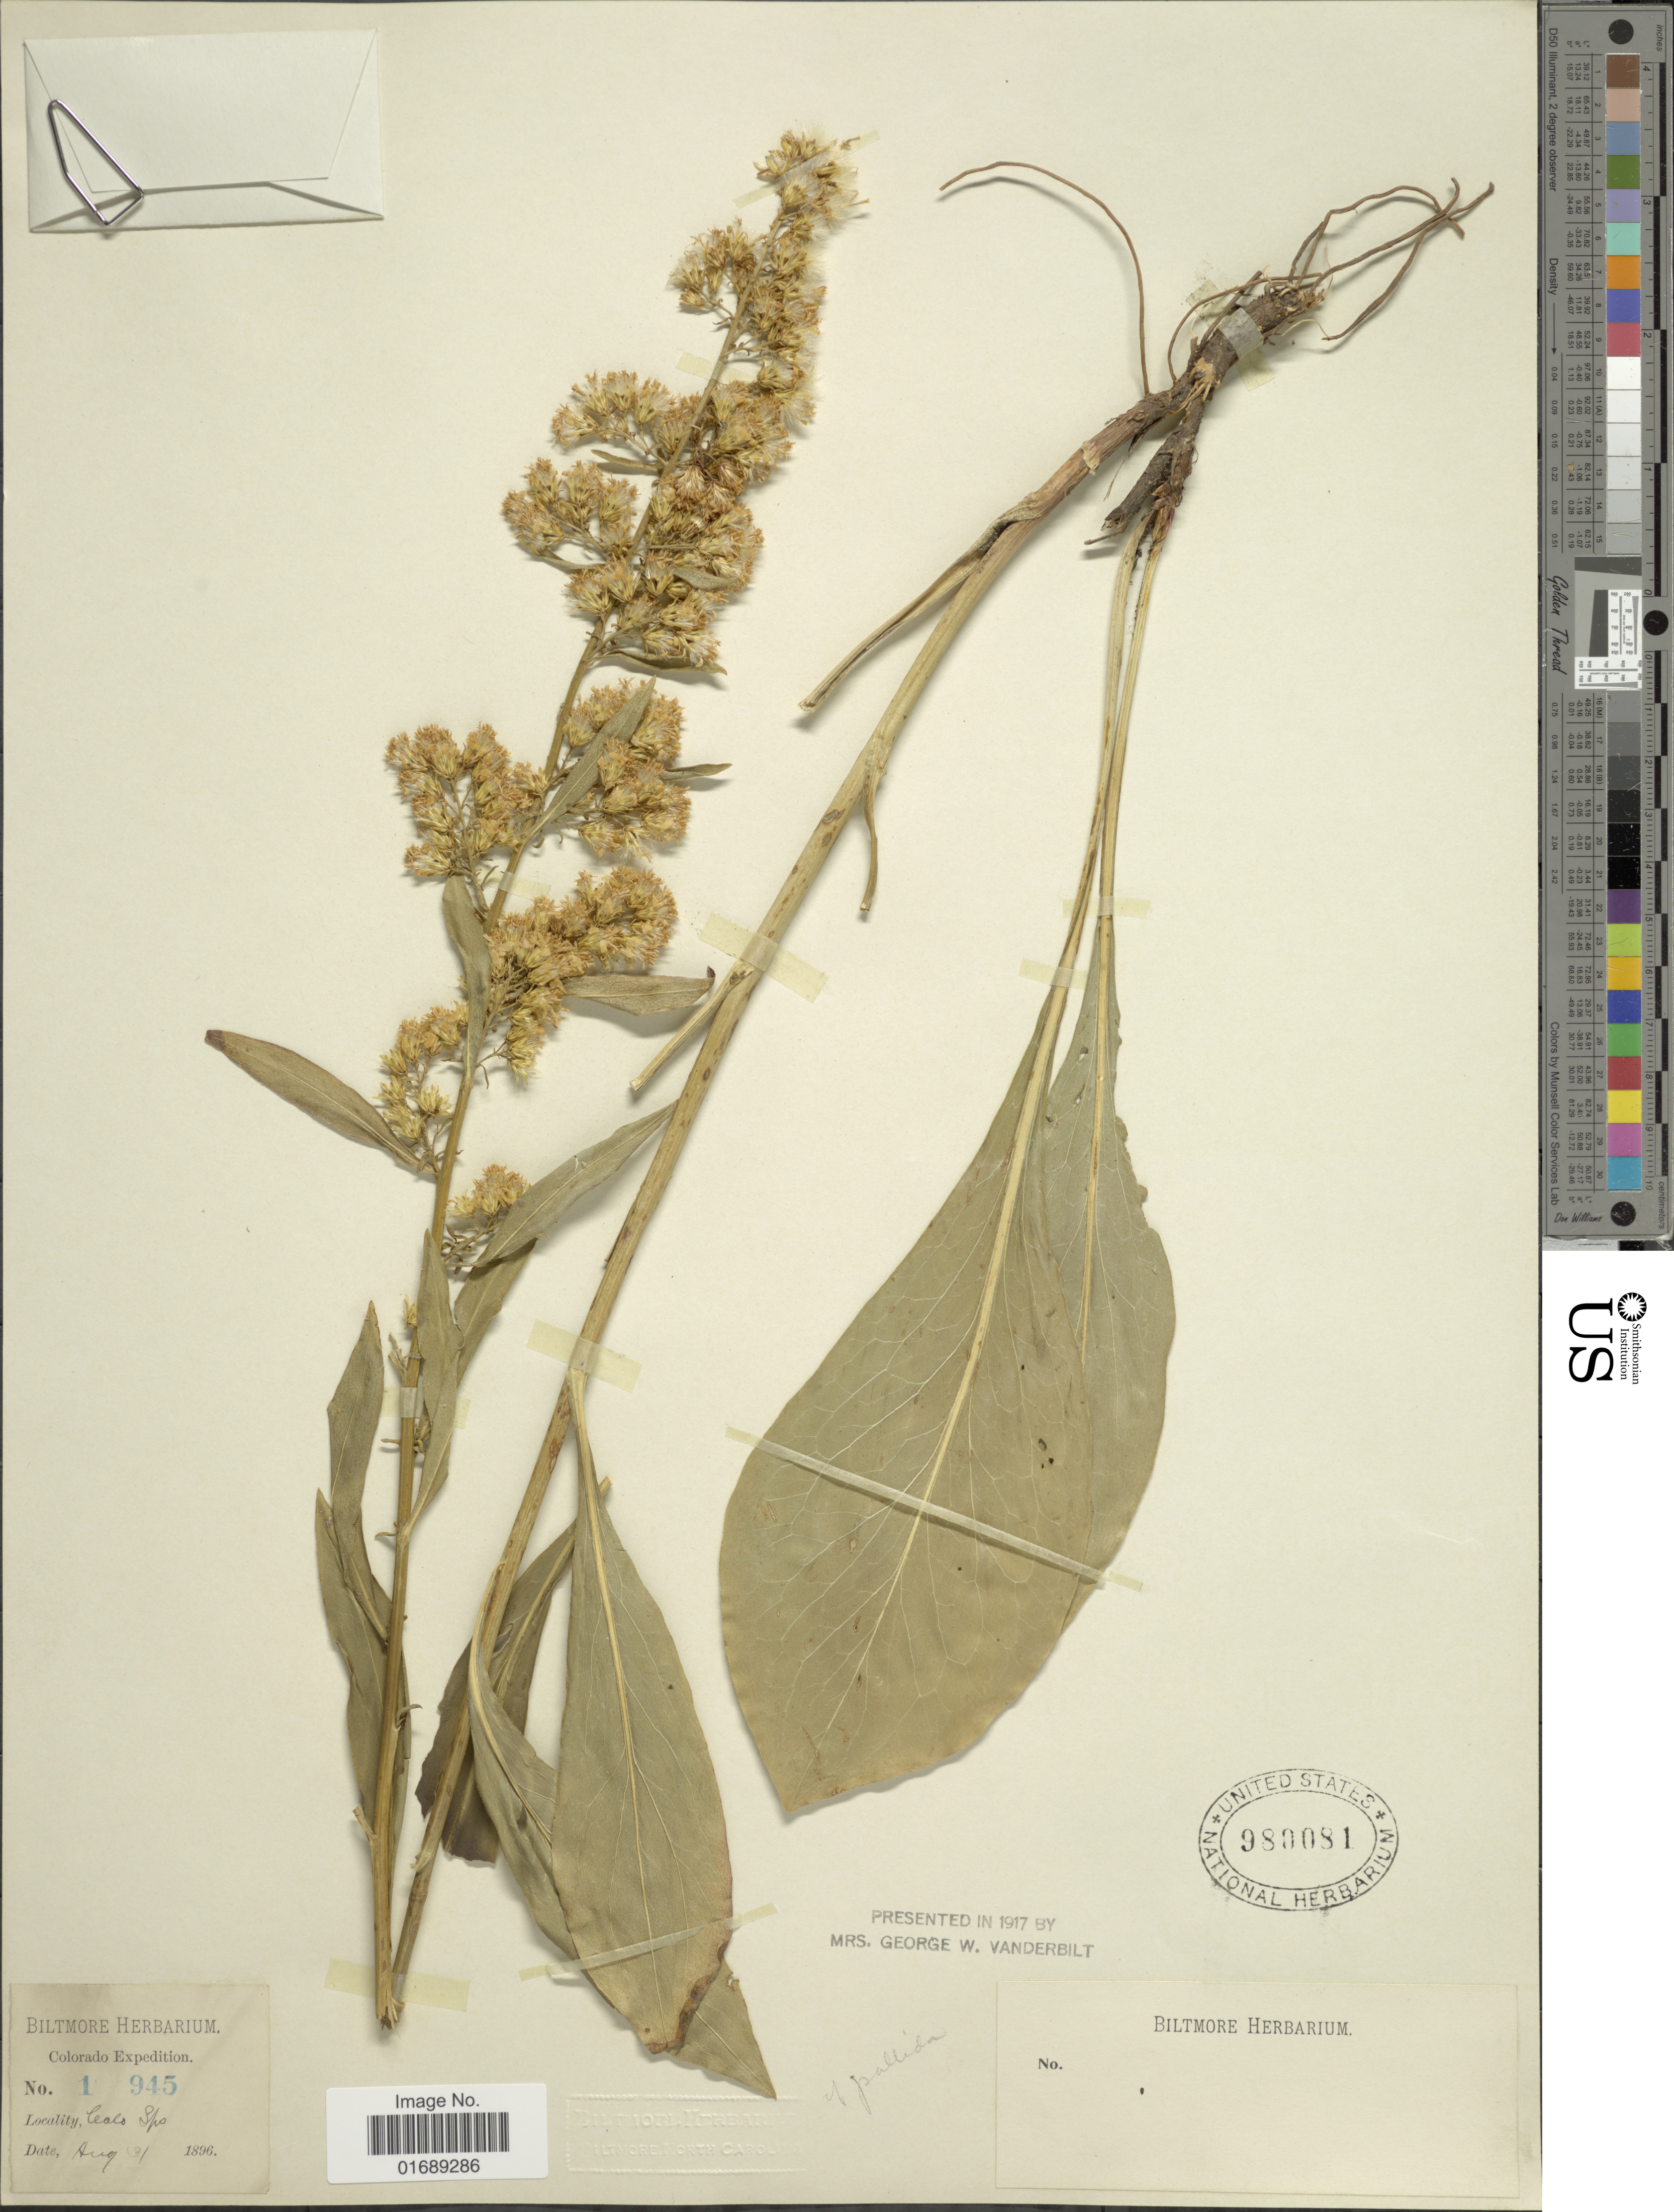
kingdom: Plantae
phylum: Tracheophyta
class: Magnoliopsida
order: Asterales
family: Asteraceae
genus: Solidago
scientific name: Solidago pallida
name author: (Porter) Rydb.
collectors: ex herb. Biltmore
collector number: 1945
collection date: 1896-08-31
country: United States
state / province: Colorado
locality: Colo Sps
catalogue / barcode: US 980081